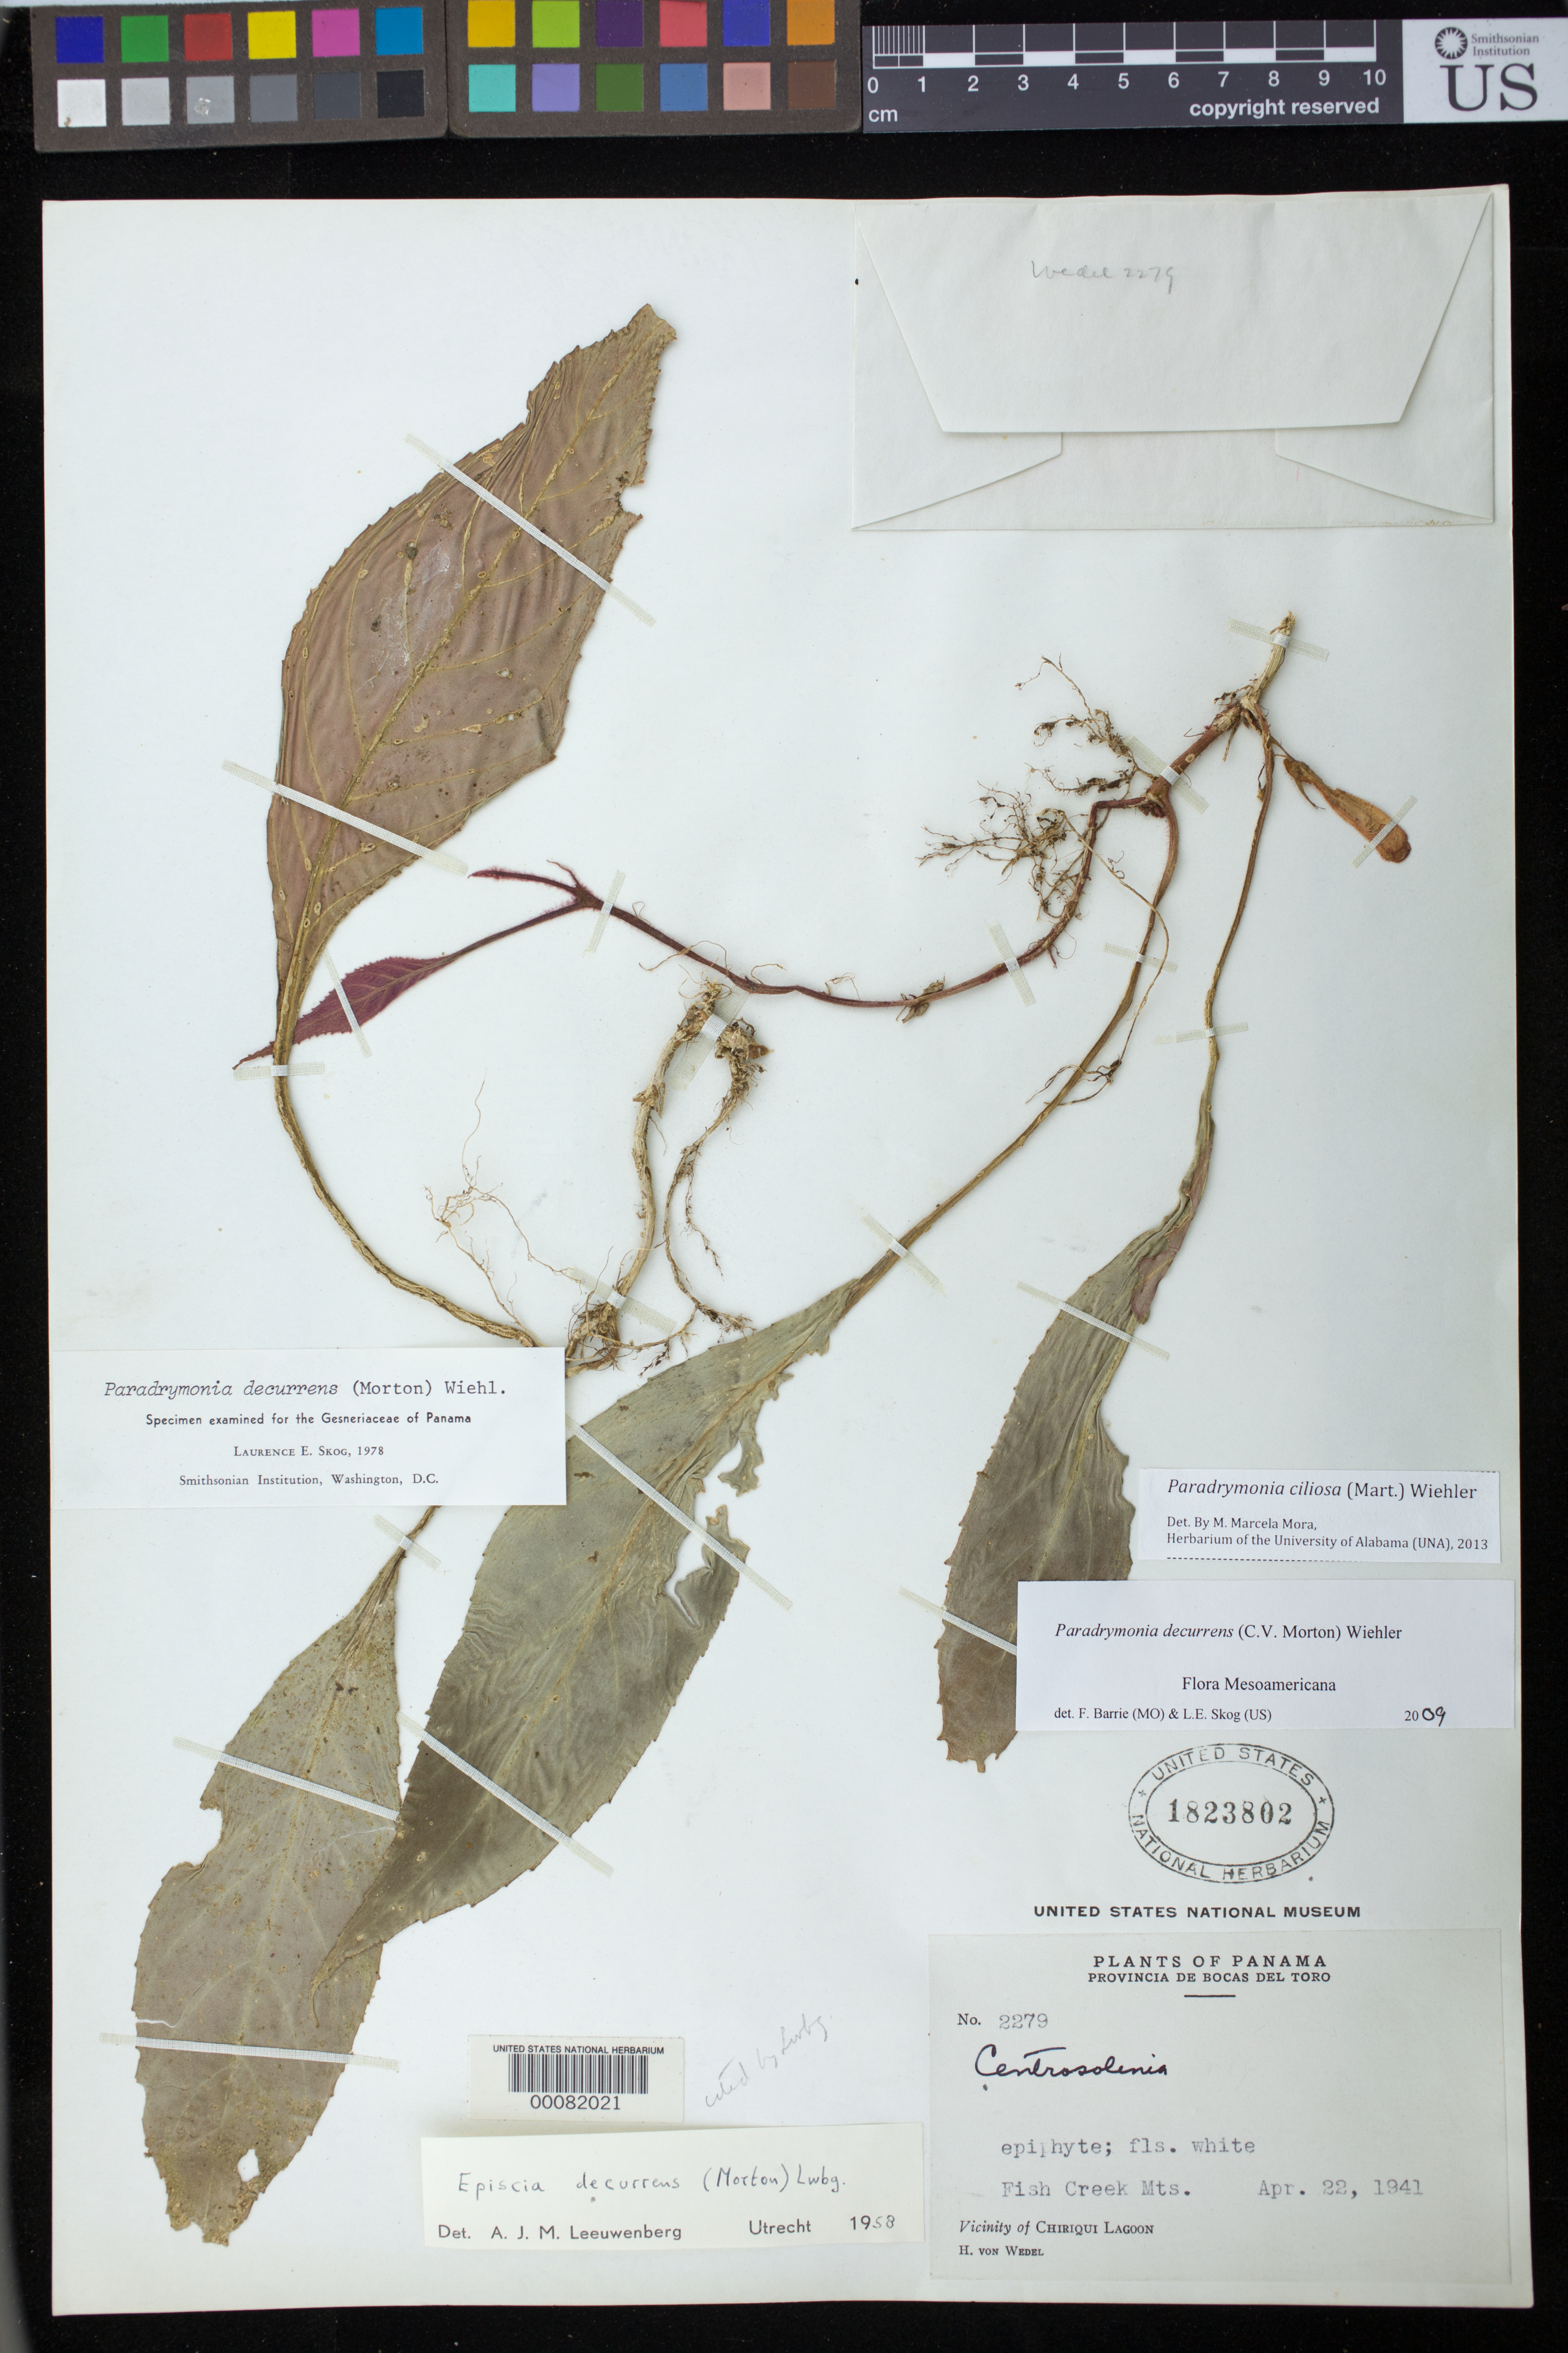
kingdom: Plantae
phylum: Tracheophyta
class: Magnoliopsida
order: Lamiales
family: Gesneriaceae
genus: Paradrymonia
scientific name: Paradrymonia ciliosa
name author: (Mart.) Wiehler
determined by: Mora, M. Marcela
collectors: H. von Wedel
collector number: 2279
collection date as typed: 22 Apr 1941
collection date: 1941-04-22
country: Panama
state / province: Bocas del Toro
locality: Vicinity of Chiriqui Lagoon, Fish Creek Mts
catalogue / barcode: US 1823802